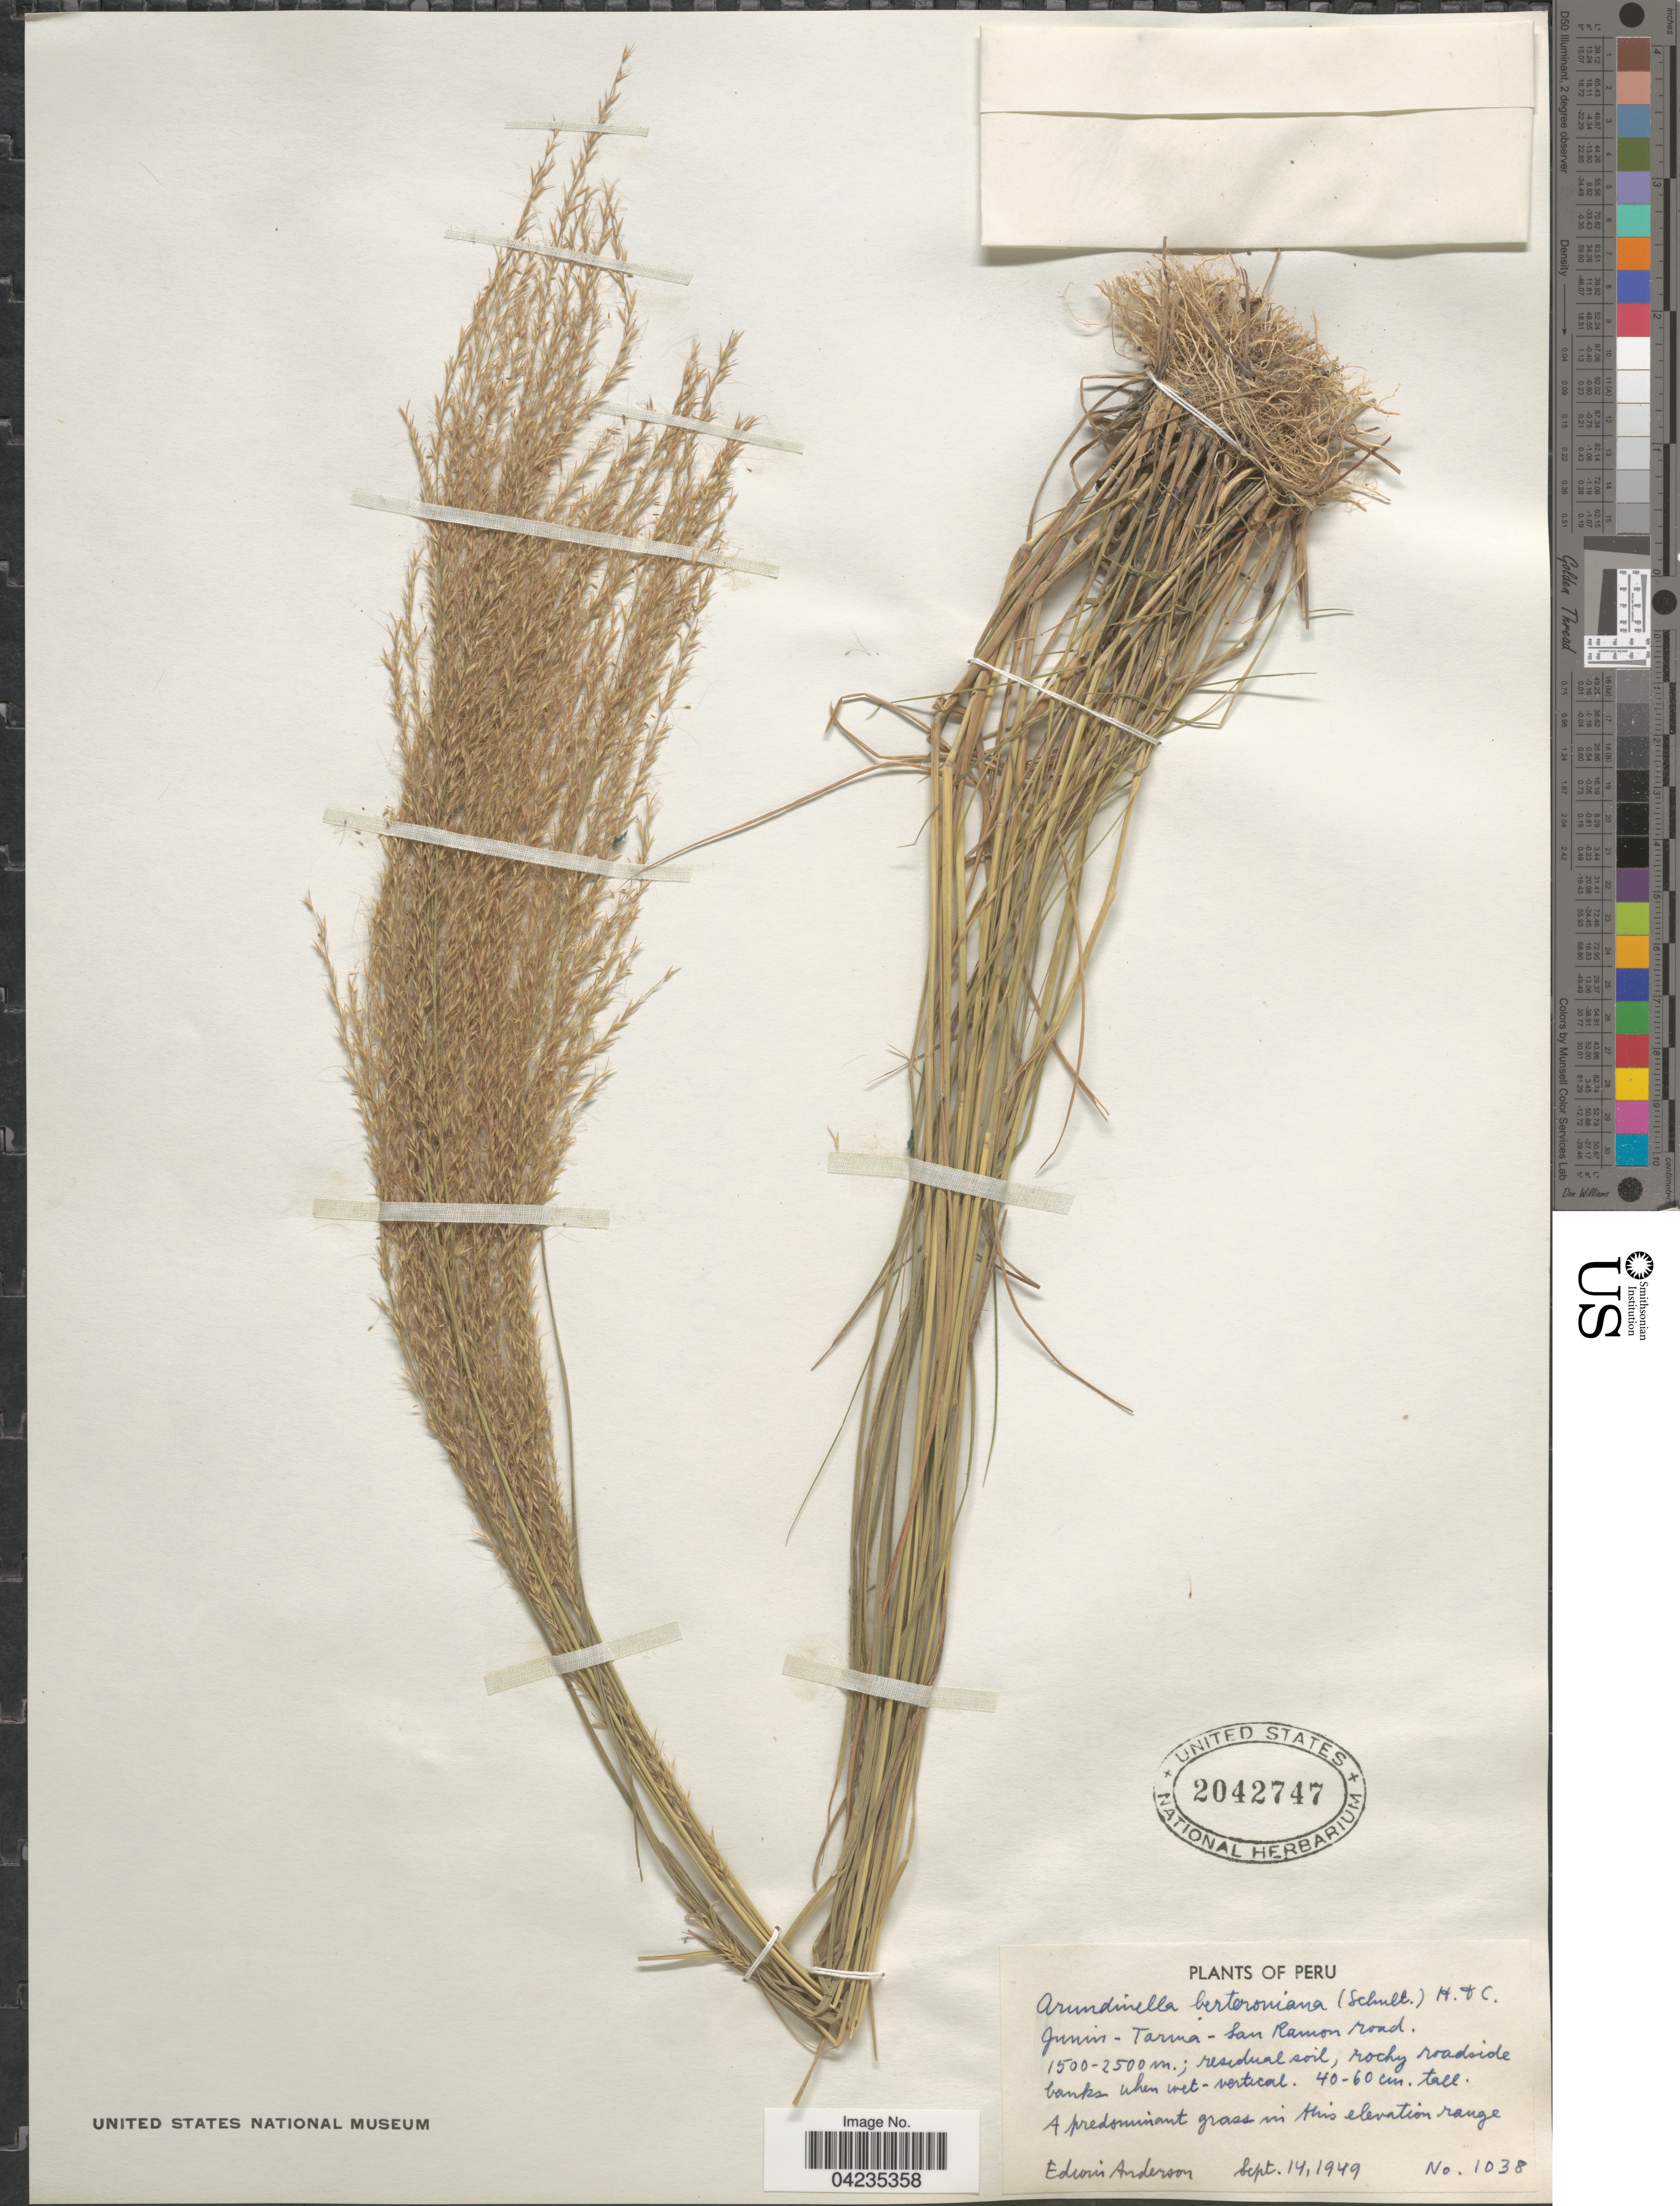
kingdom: Plantae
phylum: Tracheophyta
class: Liliopsida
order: Poales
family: Poaceae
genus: Arundinella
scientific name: Arundinella berteroniana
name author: (Schult.) Hitchc. & Chase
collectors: E. Anderson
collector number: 1038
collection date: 1949-09-14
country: Peru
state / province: Junín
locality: Tarma - San Ramon road.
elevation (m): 1500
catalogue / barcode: US 2042747